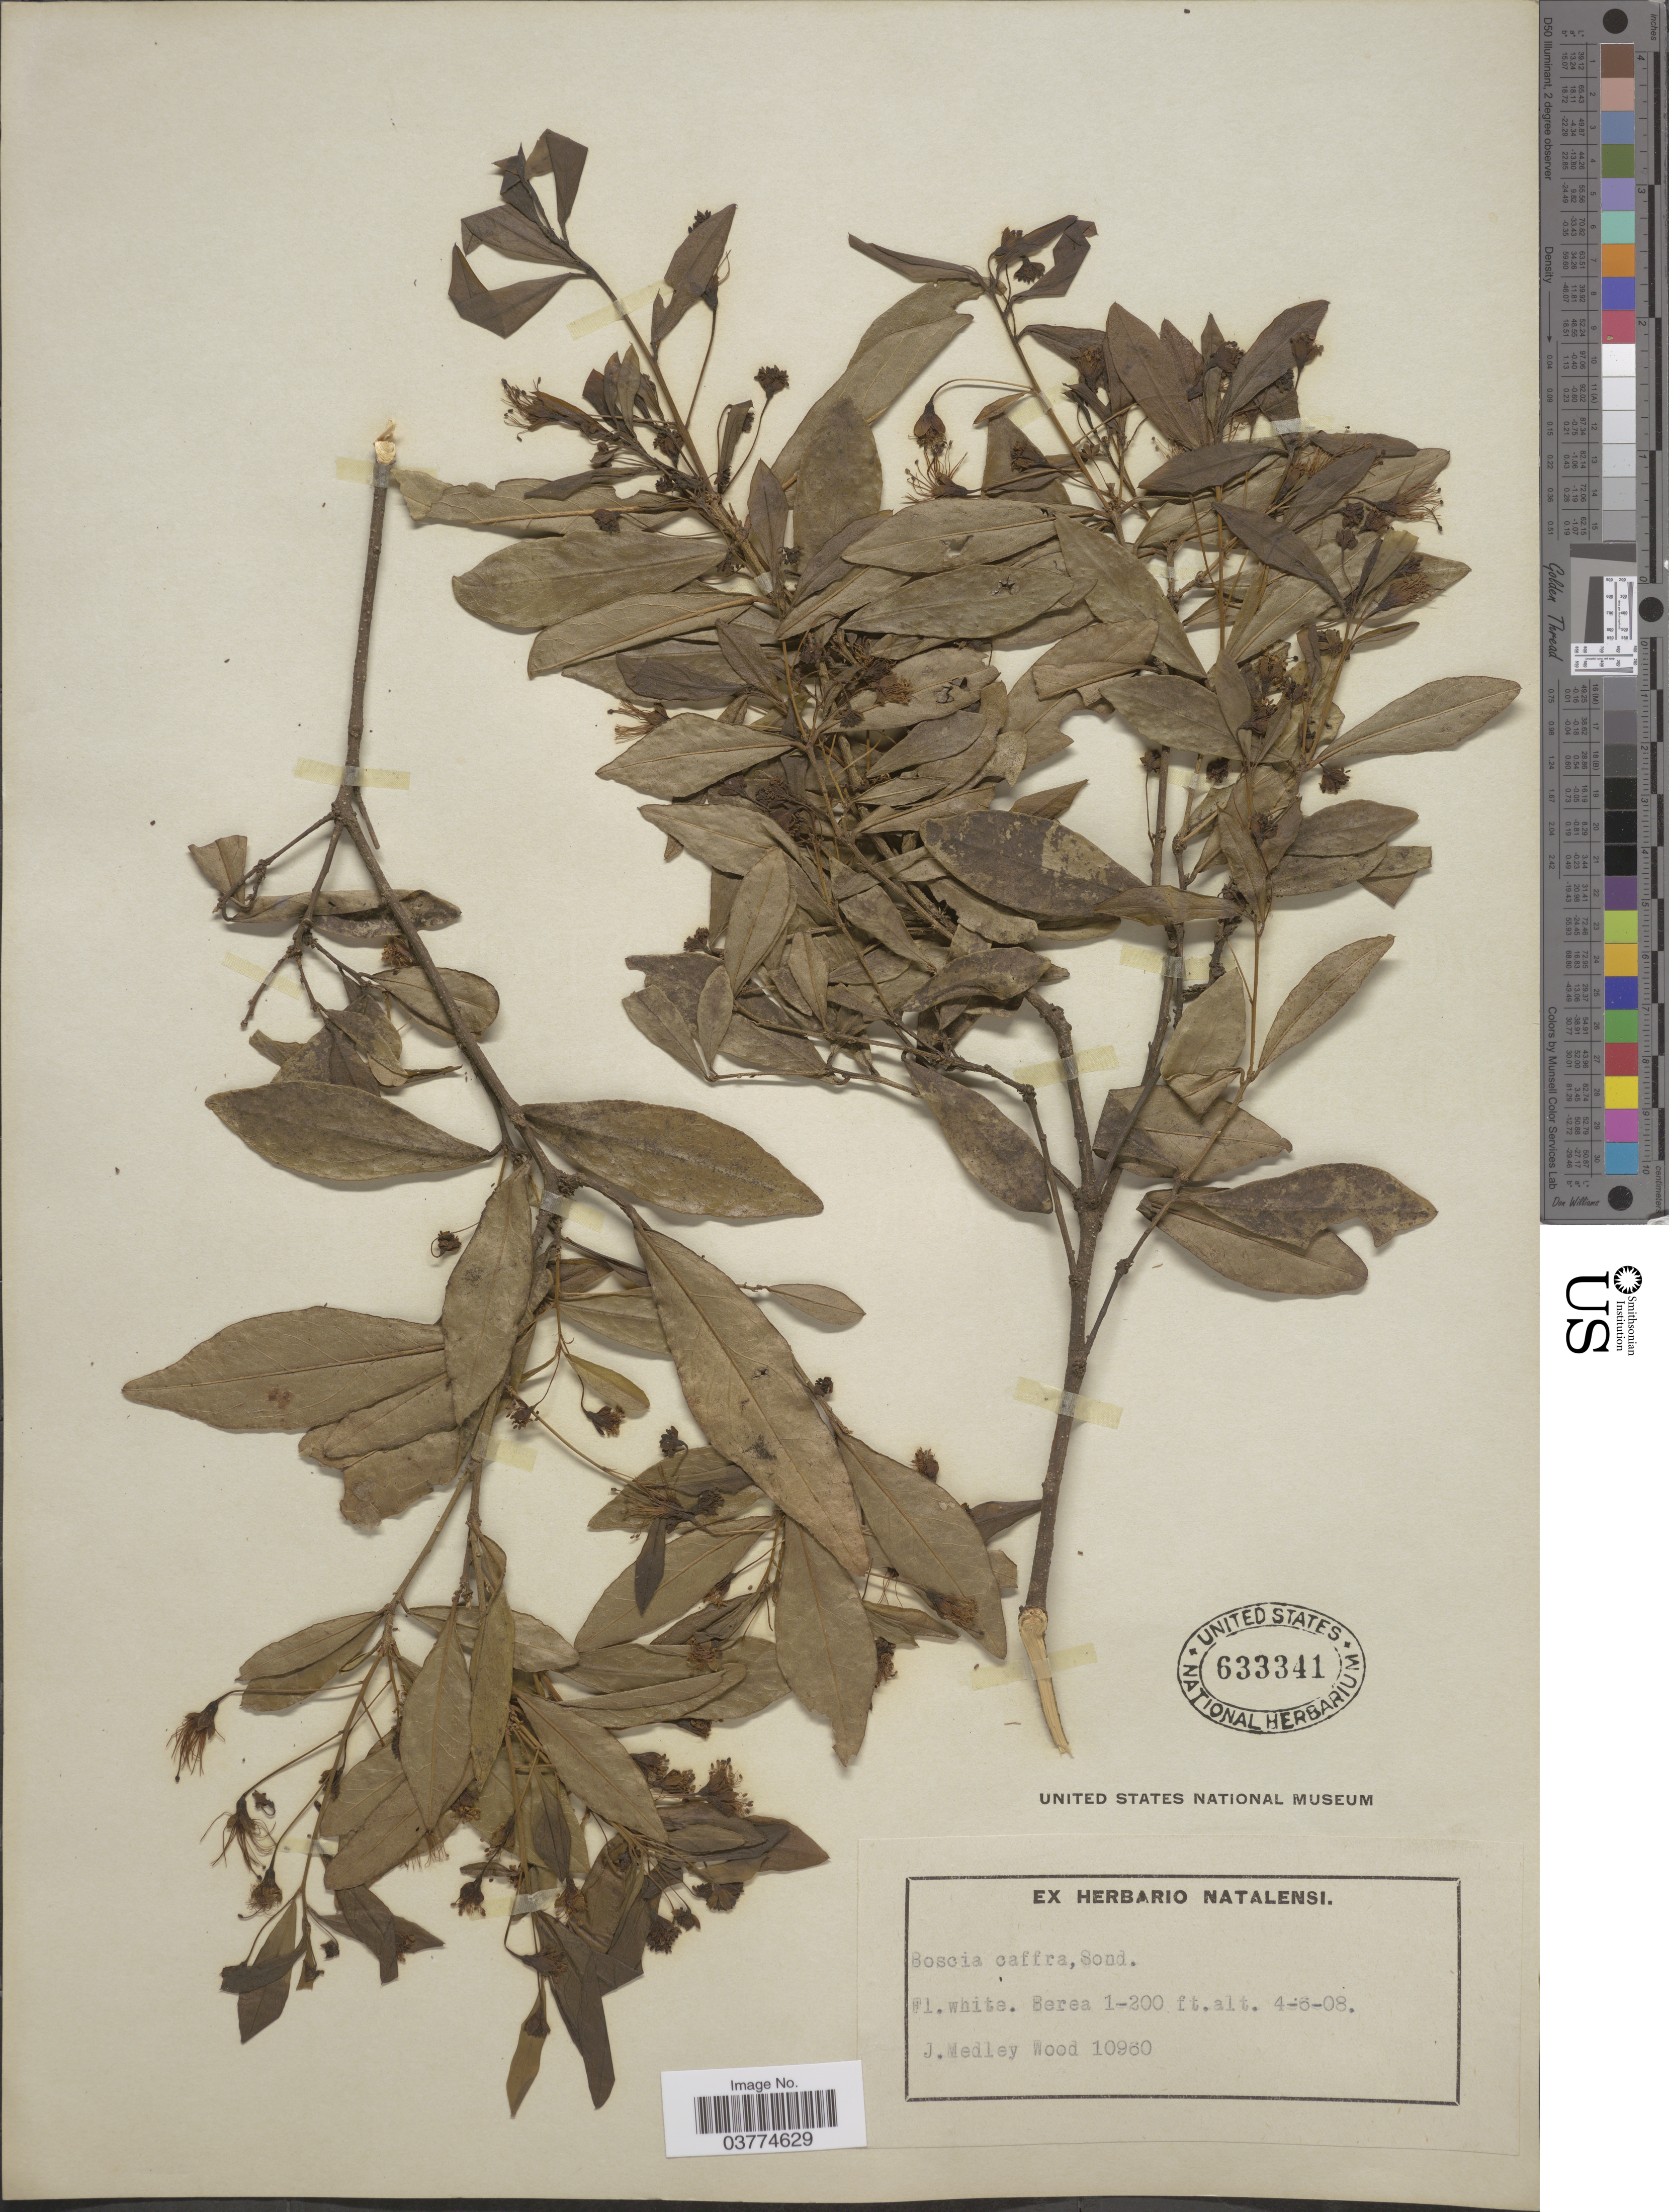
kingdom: Plantae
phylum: Tracheophyta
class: Magnoliopsida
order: Brassicales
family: Capparaceae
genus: Boscia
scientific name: Boscia caffra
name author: Sond.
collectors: J. M. Wood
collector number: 10960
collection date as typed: Transcribed d/m/y: 4/6/8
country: South Africa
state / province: KwaZulu-Natal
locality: Berea.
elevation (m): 30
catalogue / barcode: US 633341